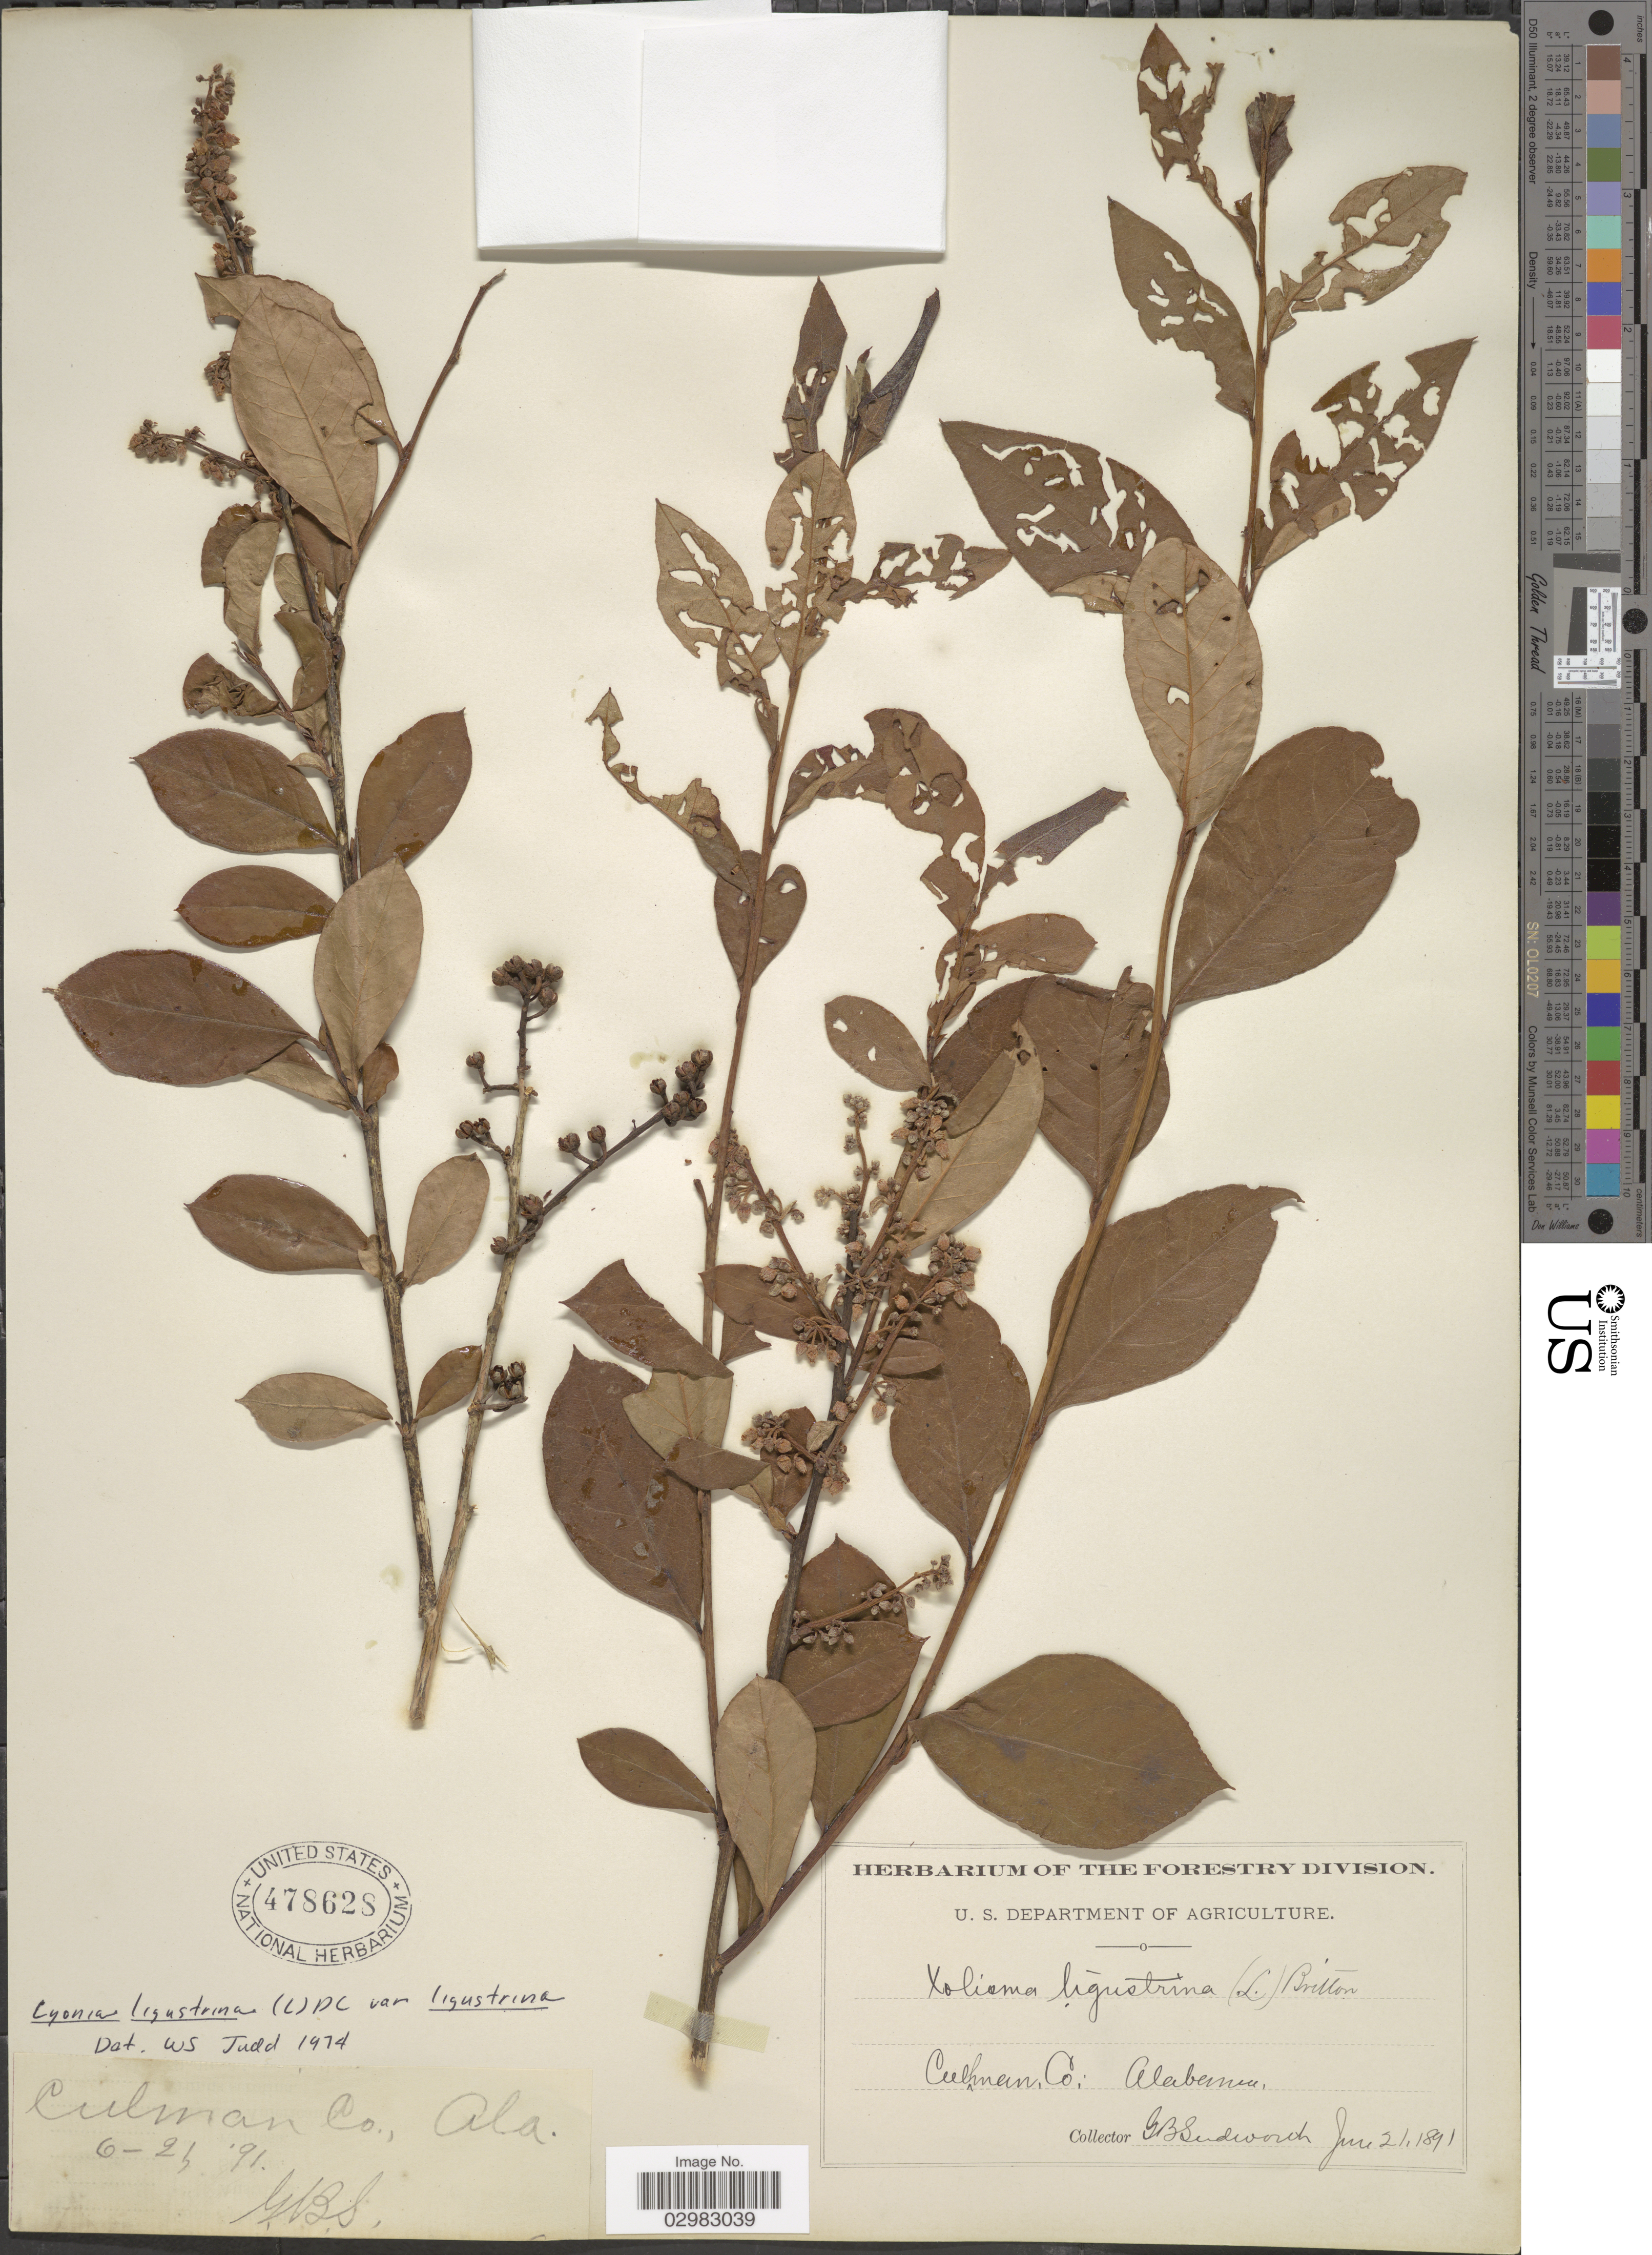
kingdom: Plantae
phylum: Tracheophyta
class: Magnoliopsida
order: Ericales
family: Ericaceae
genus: Lyonia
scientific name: Lyonia ligustrina var. ligustrina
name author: (L.) DC.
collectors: G. B. Sudworth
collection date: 1891-06-21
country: United States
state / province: Alabama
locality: Cullman Co., Ala.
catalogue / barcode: US 478628